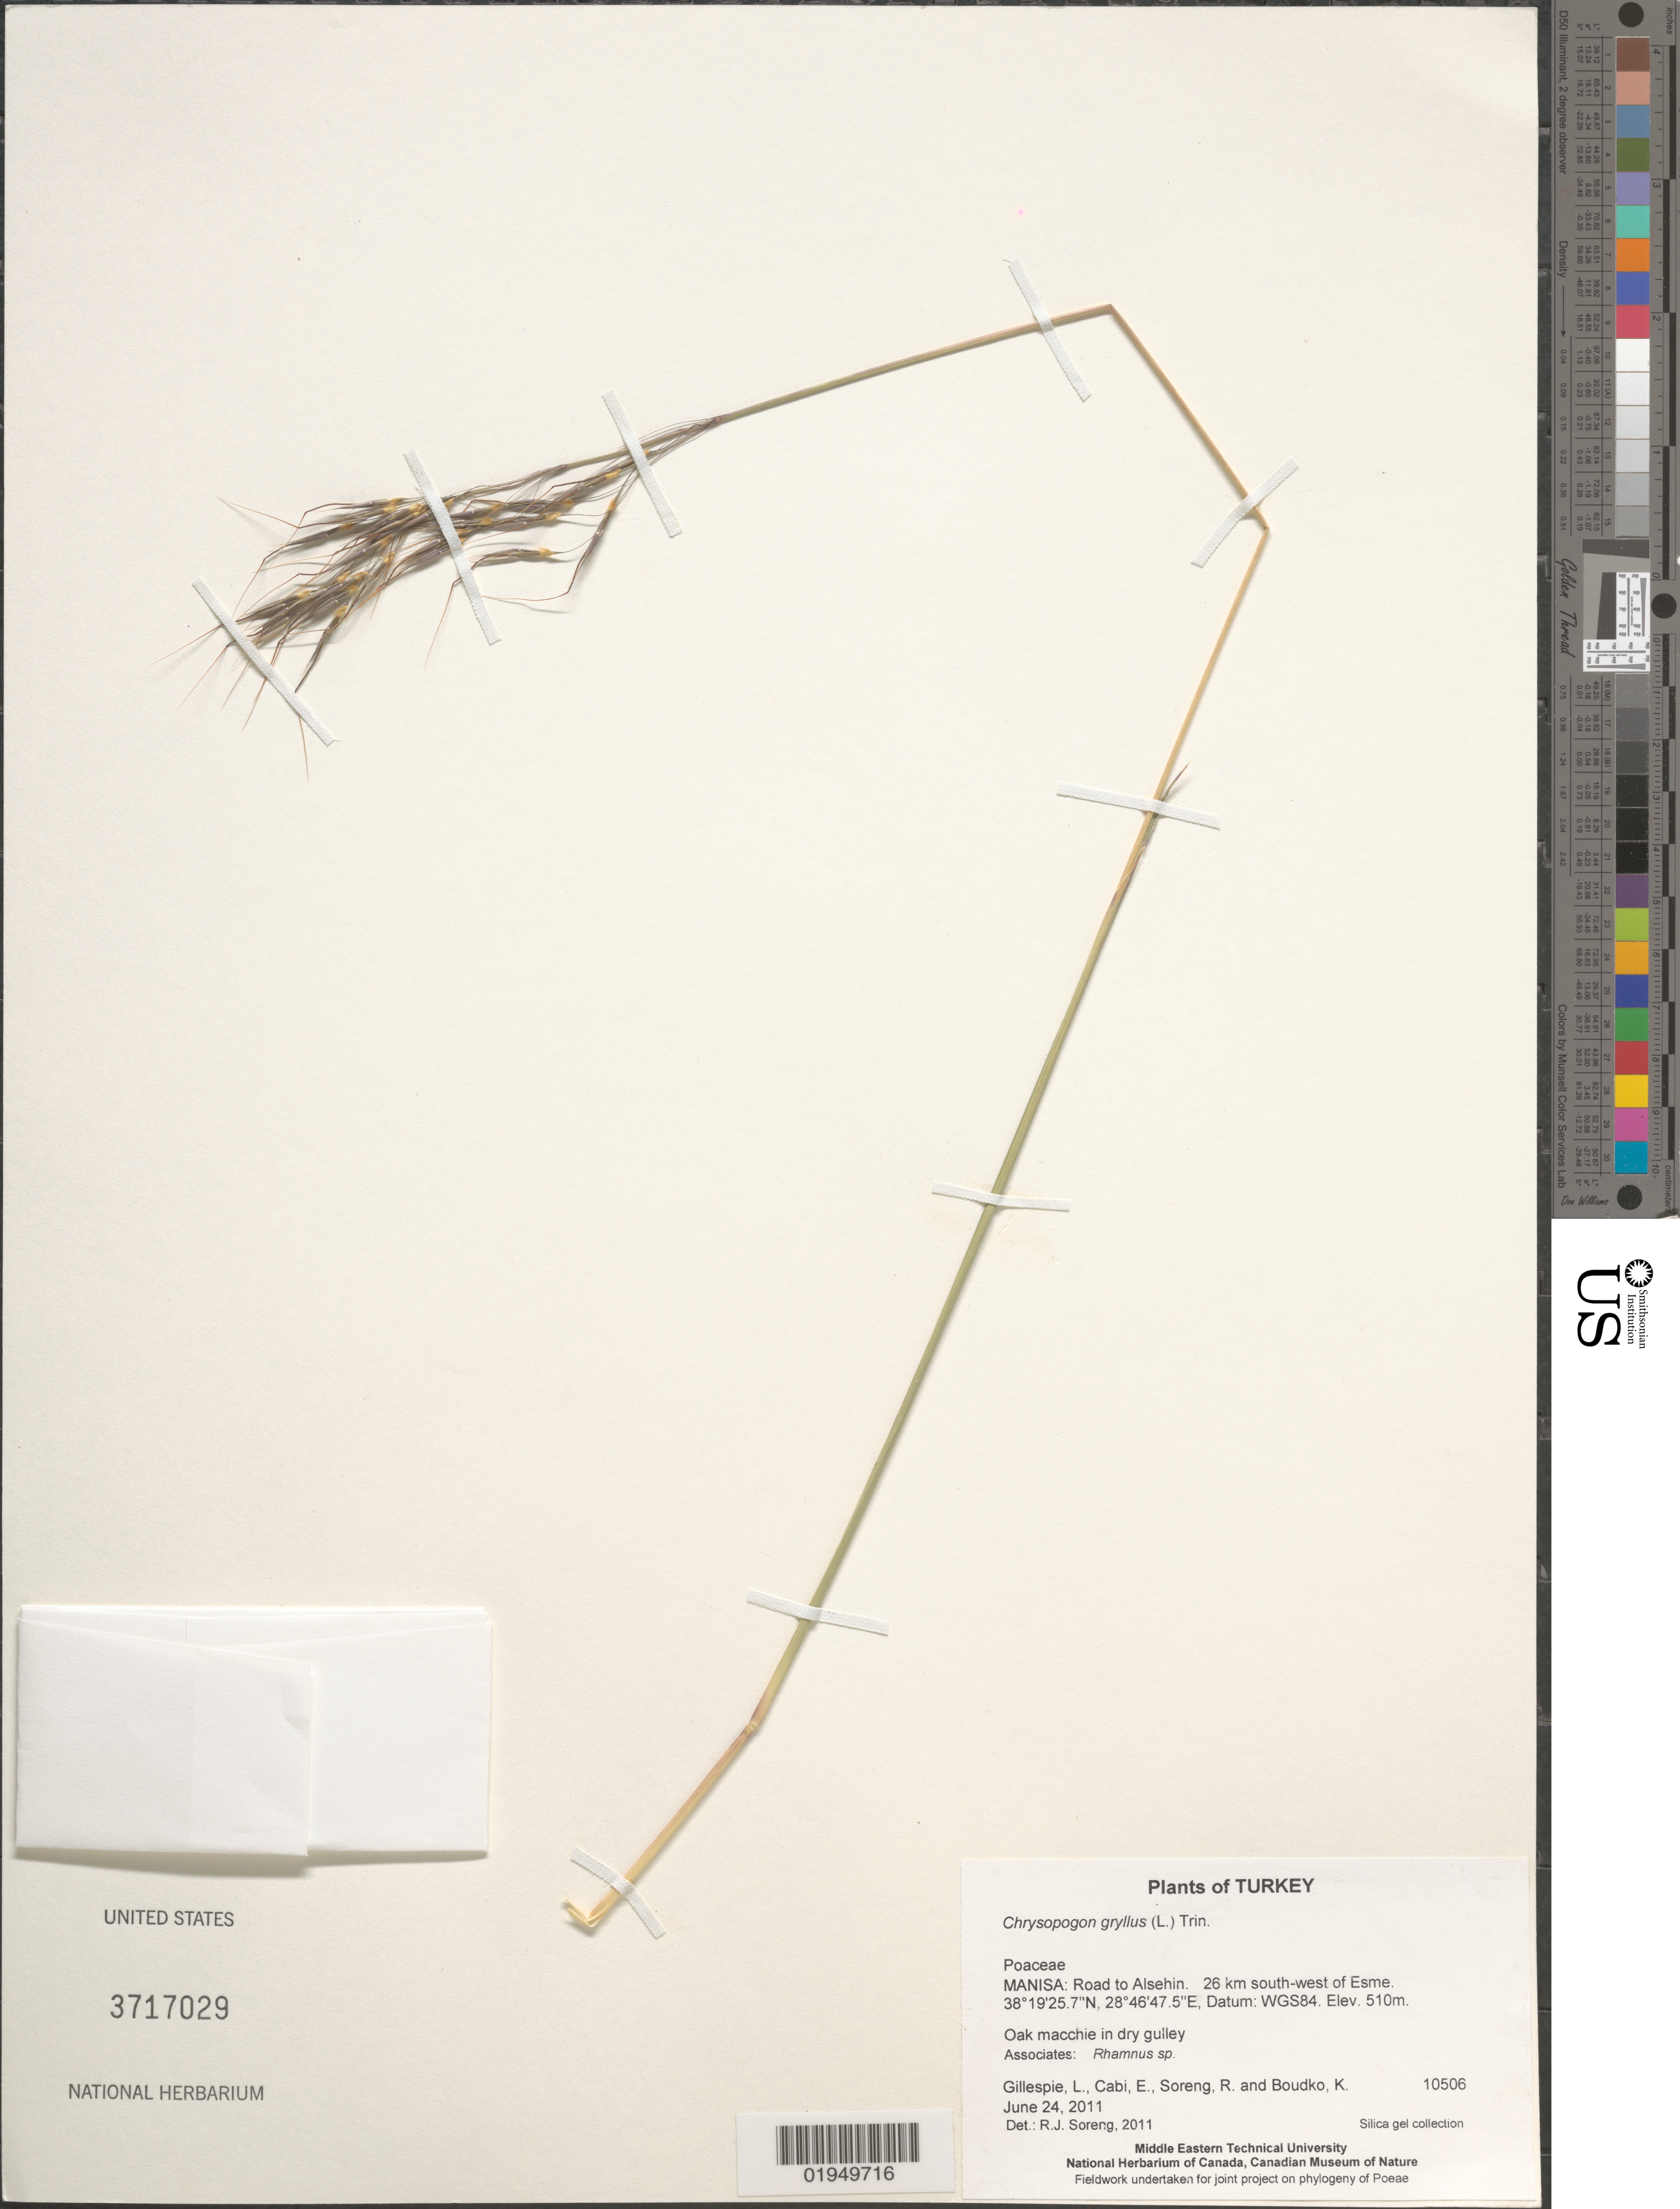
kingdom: Plantae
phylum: Tracheophyta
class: Liliopsida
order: Poales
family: Poaceae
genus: Chrysopogon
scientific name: Chrysopogon gryllus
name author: (L.) Trin.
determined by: Soreng, Robert J., Research Associate (BOT), Smithsonian Institution - National Museum of Natural History (UNITED STATES)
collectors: L. J. Gillespie, E. Cabi, R. J. Soreng & K. Boudko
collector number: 10506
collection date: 2011-06-24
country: Turkey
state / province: Manisa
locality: Road to Alsehin. 26 km south-west of Esme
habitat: Oak macchie in dry gulley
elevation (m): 510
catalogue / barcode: US 3717029